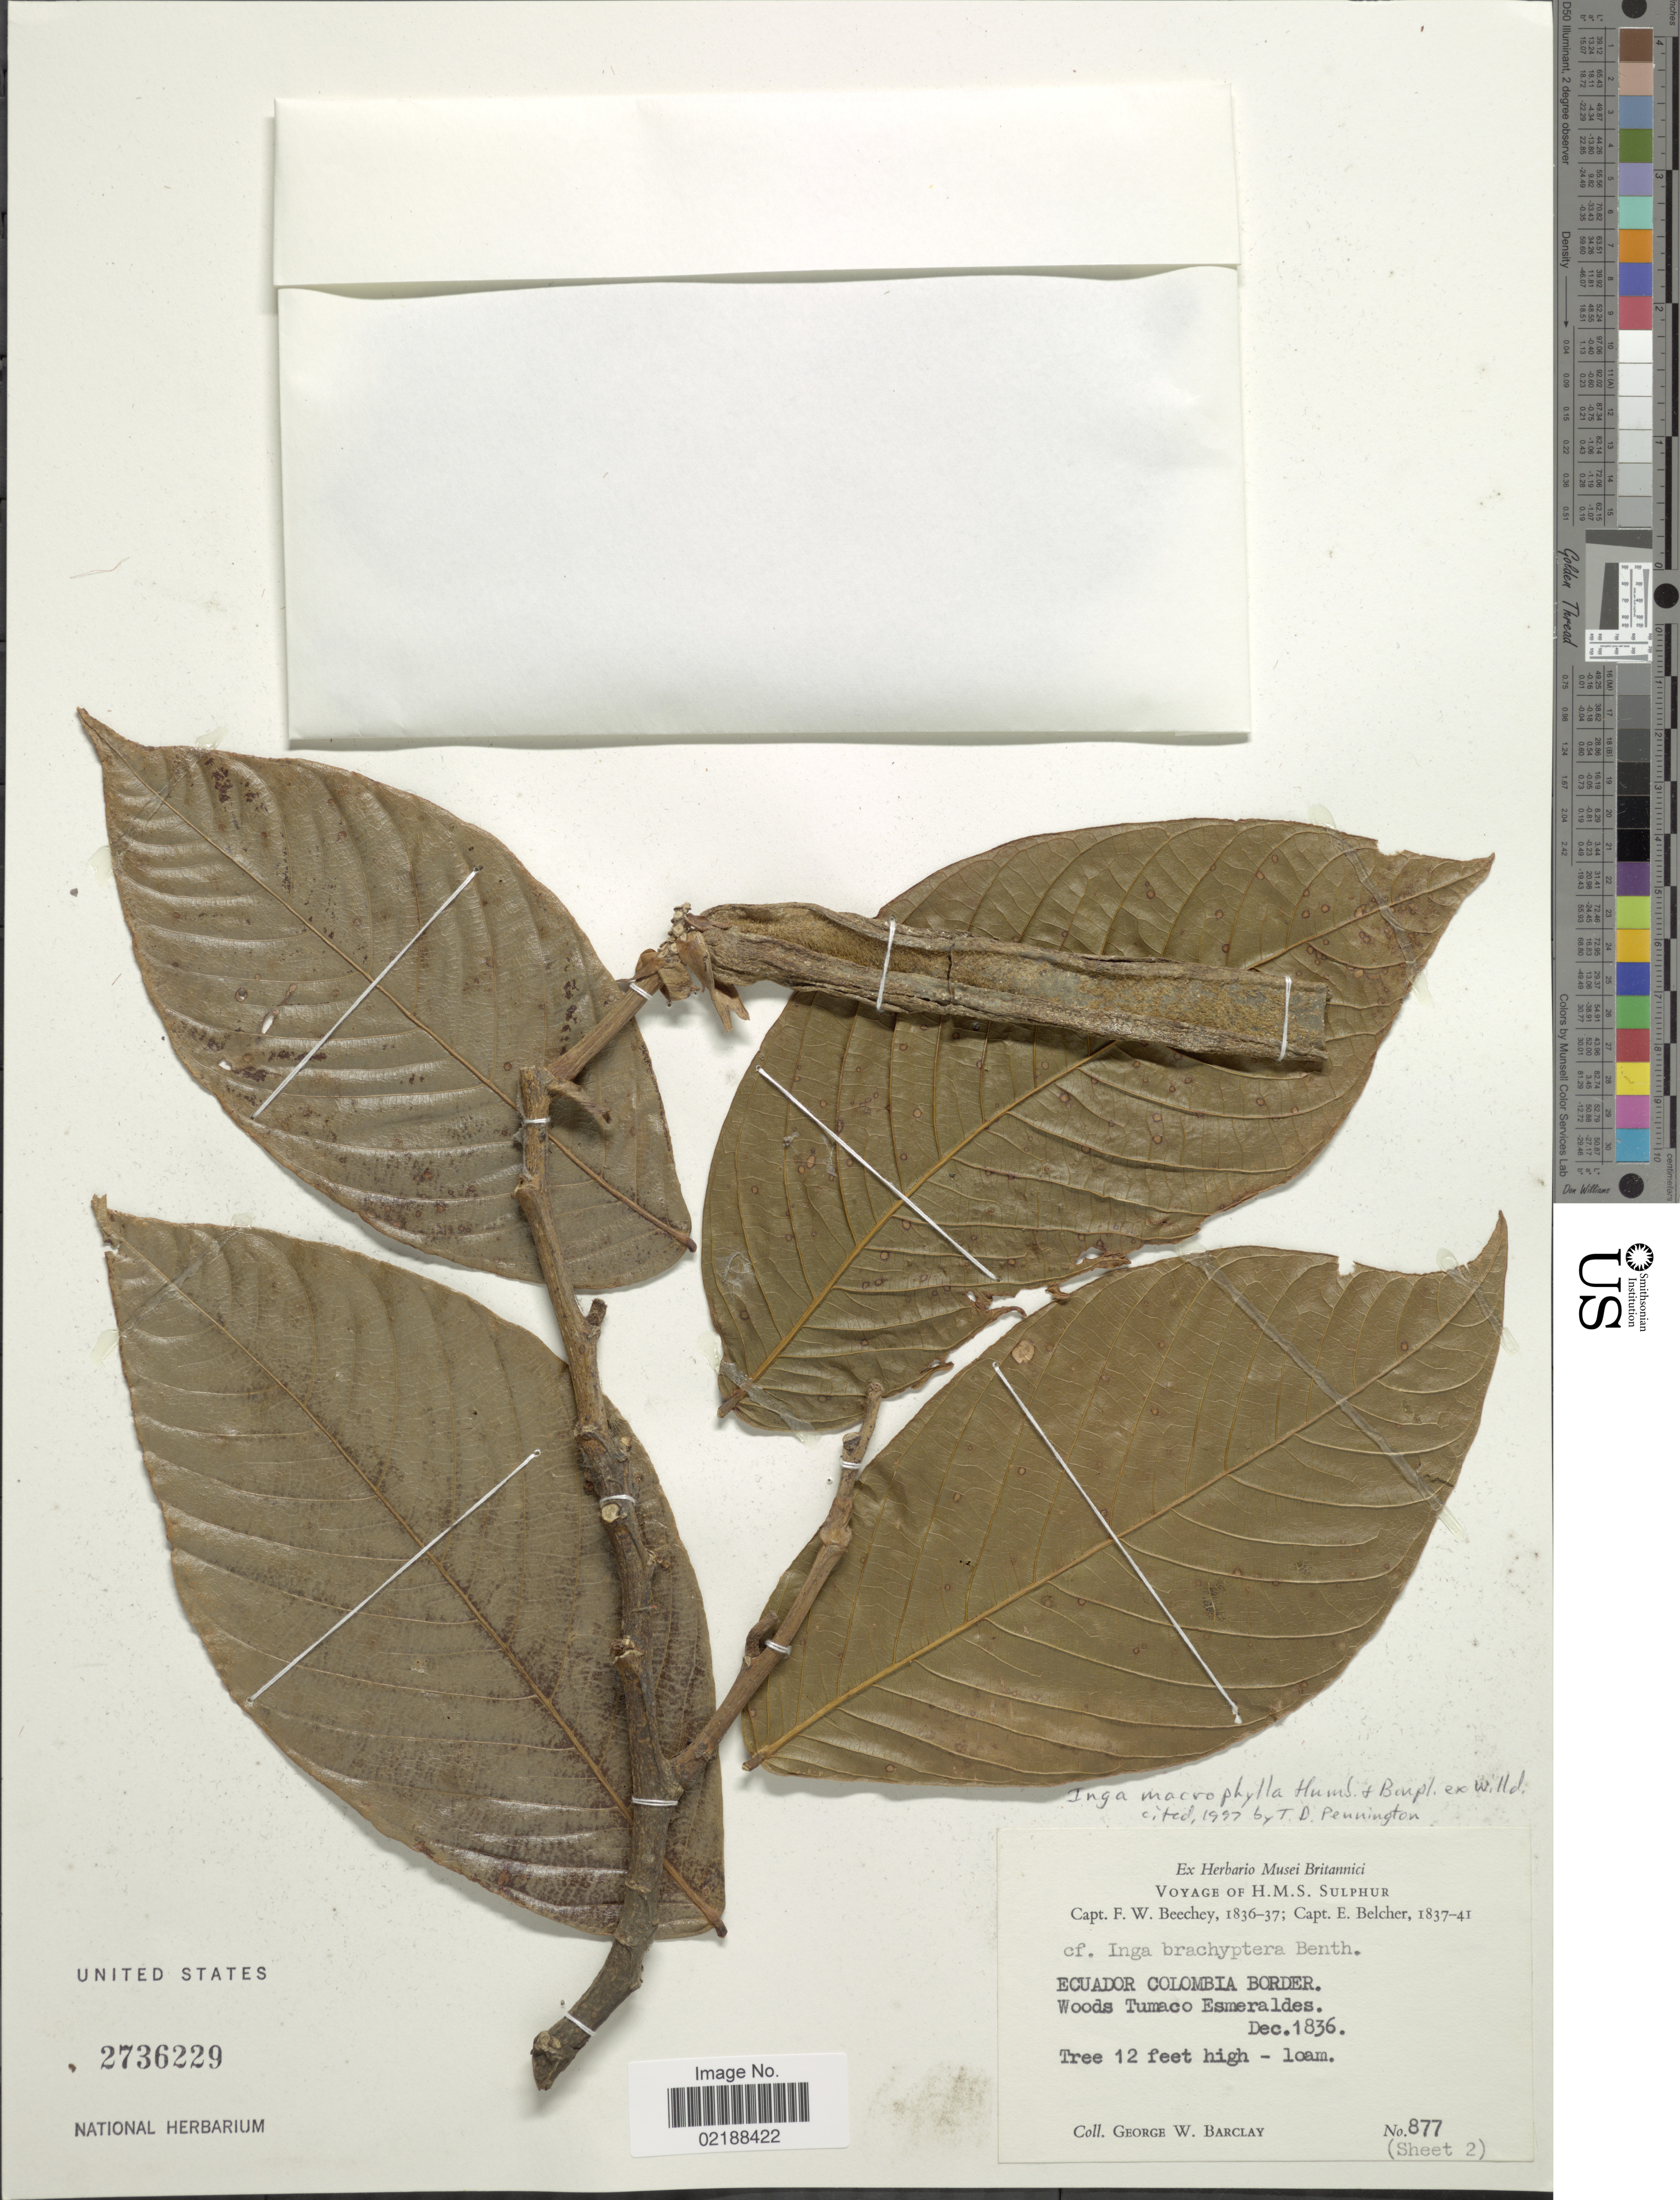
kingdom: Plantae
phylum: Tracheophyta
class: Magnoliopsida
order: Fabales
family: Fabaceae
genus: Inga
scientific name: Inga macrophylla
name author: Humb. & Bonpl. ex Willd.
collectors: G. W. Barclay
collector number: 877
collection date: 1836-12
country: Ecuador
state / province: Esmeraldas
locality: Ecuador Colombia Border. Woods of Tumaco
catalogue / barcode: US 2736229